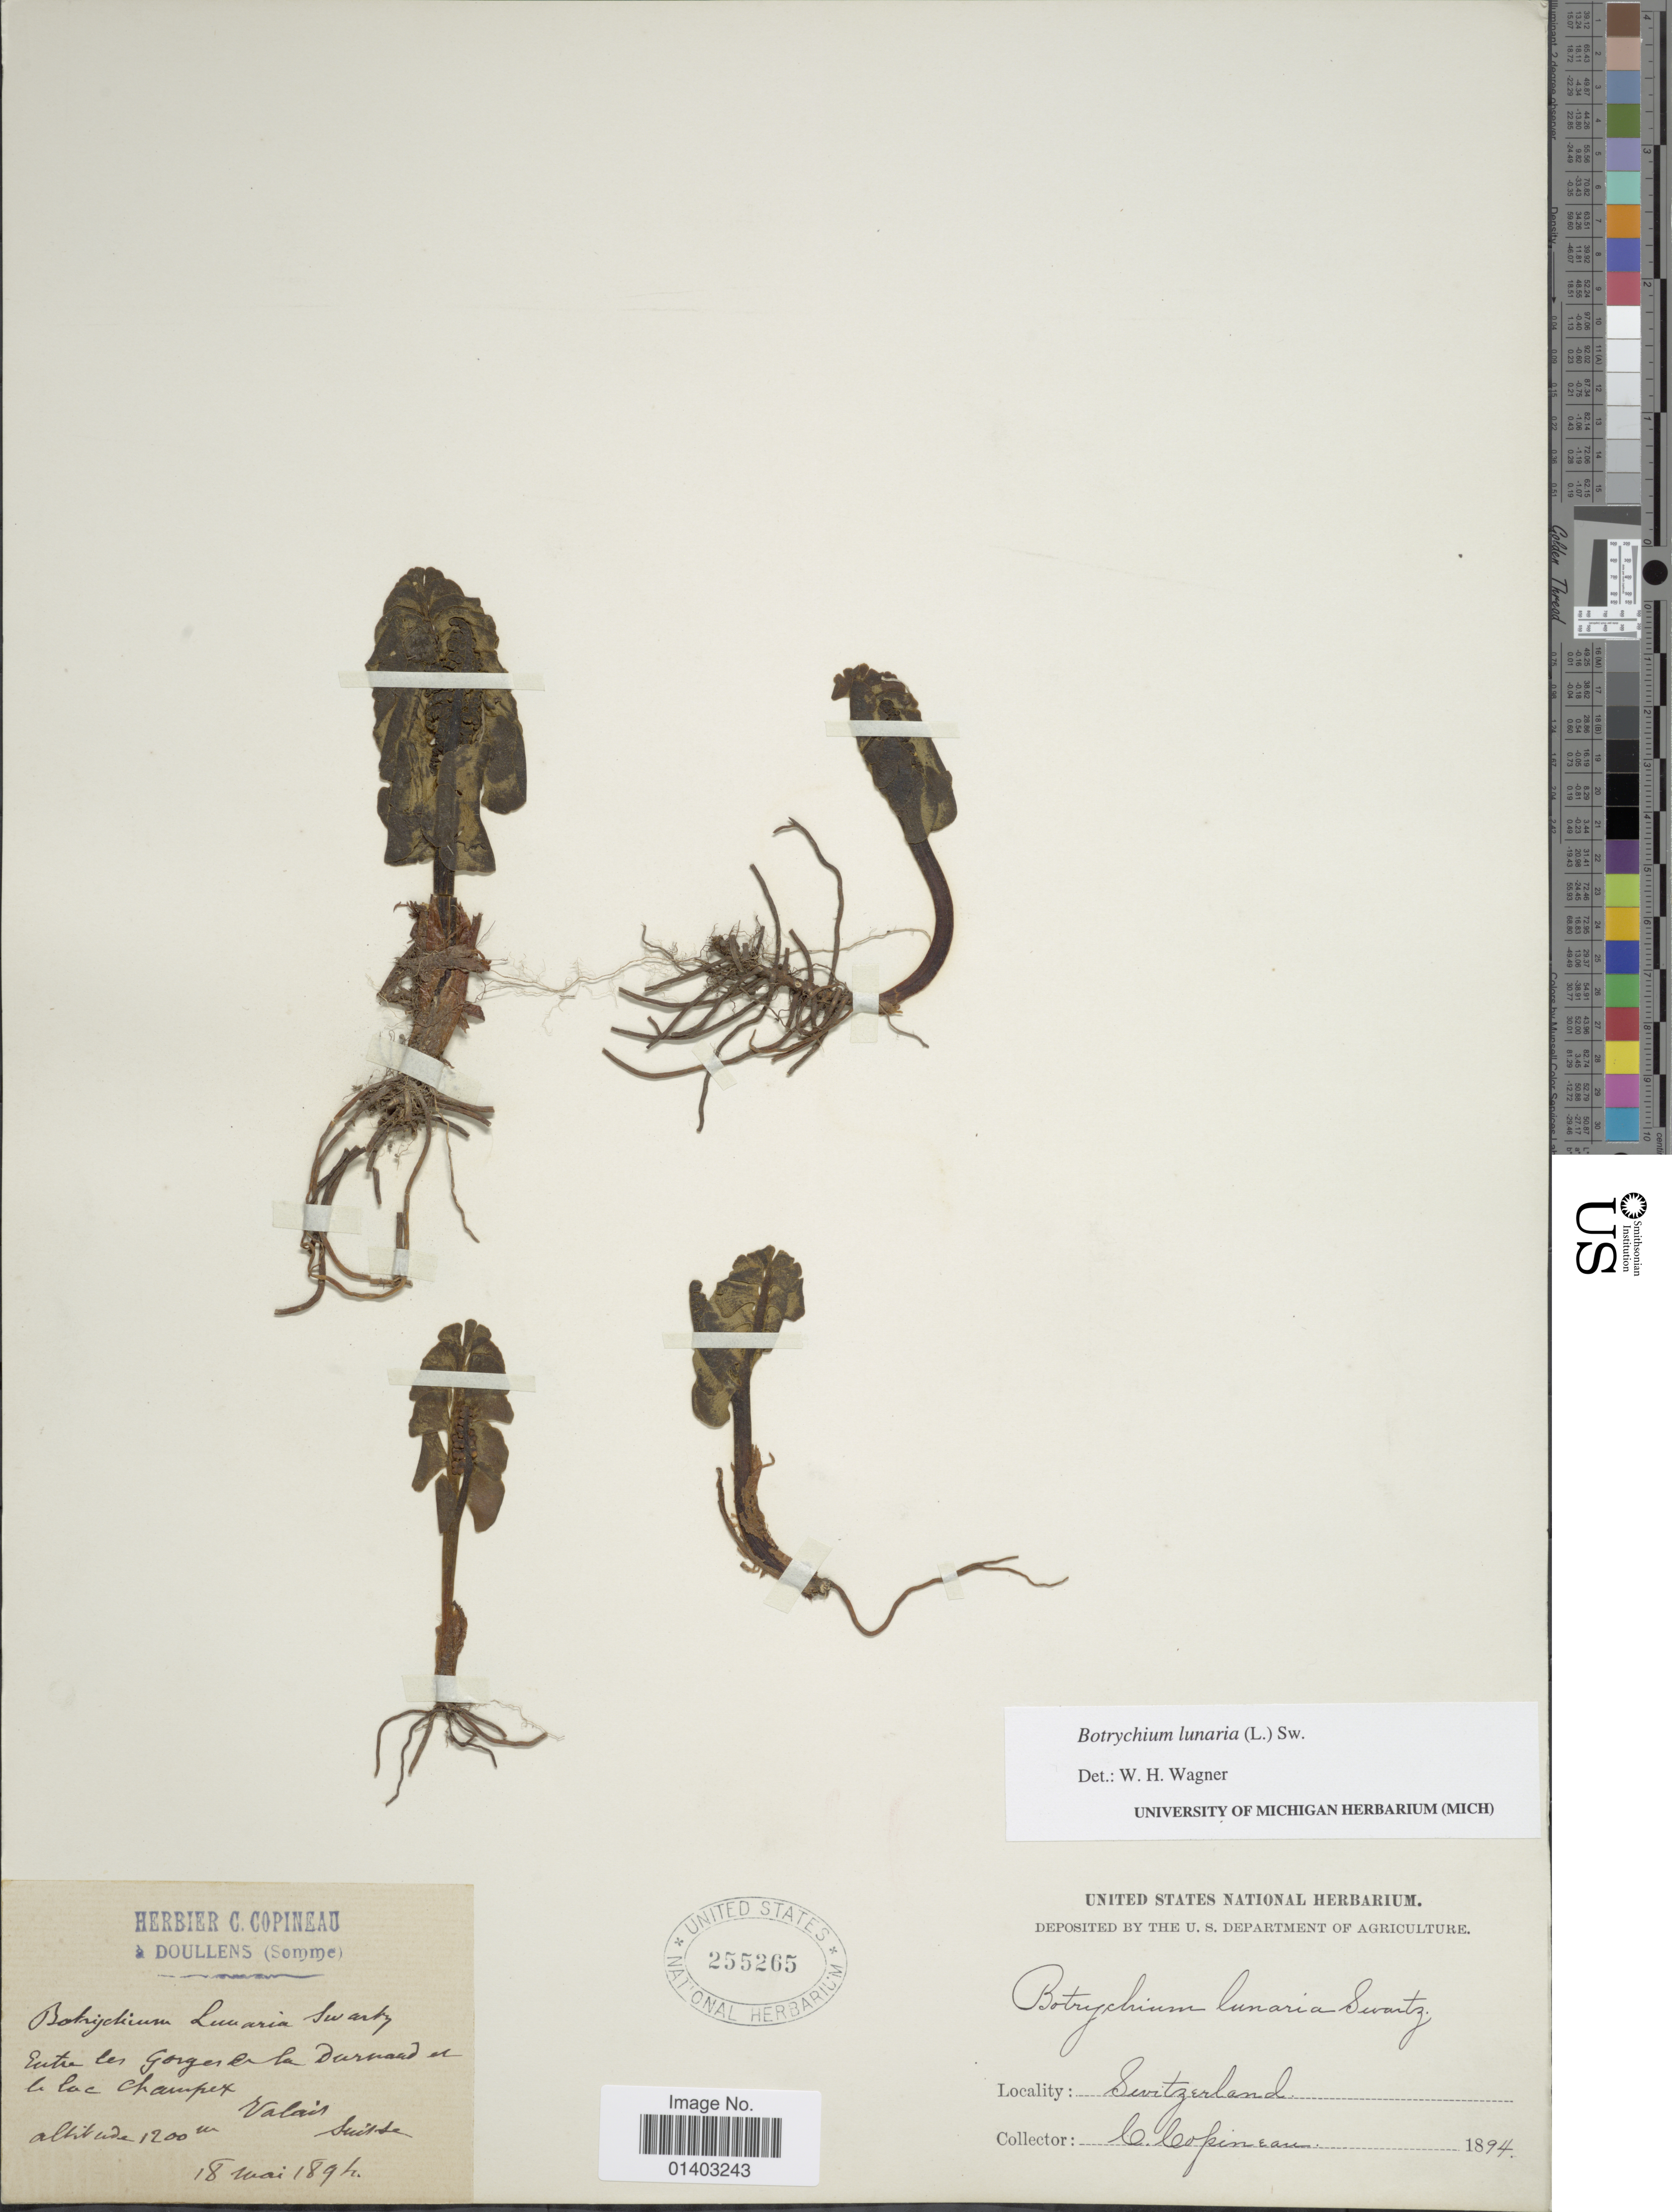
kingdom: Plantae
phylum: Tracheophyta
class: Polypodiopsida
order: Ophioglossales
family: Ophioglossaceae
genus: Botrychium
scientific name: Botrychium lunaria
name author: (L.) Sw.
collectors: C. Copineau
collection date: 1894-05-18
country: Switzerland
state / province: Valais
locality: Entre les gorges de la Durnand et le lac Champex [between the Durnand gorges and Champex lake], Valais, Suisse.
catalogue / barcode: US 255265